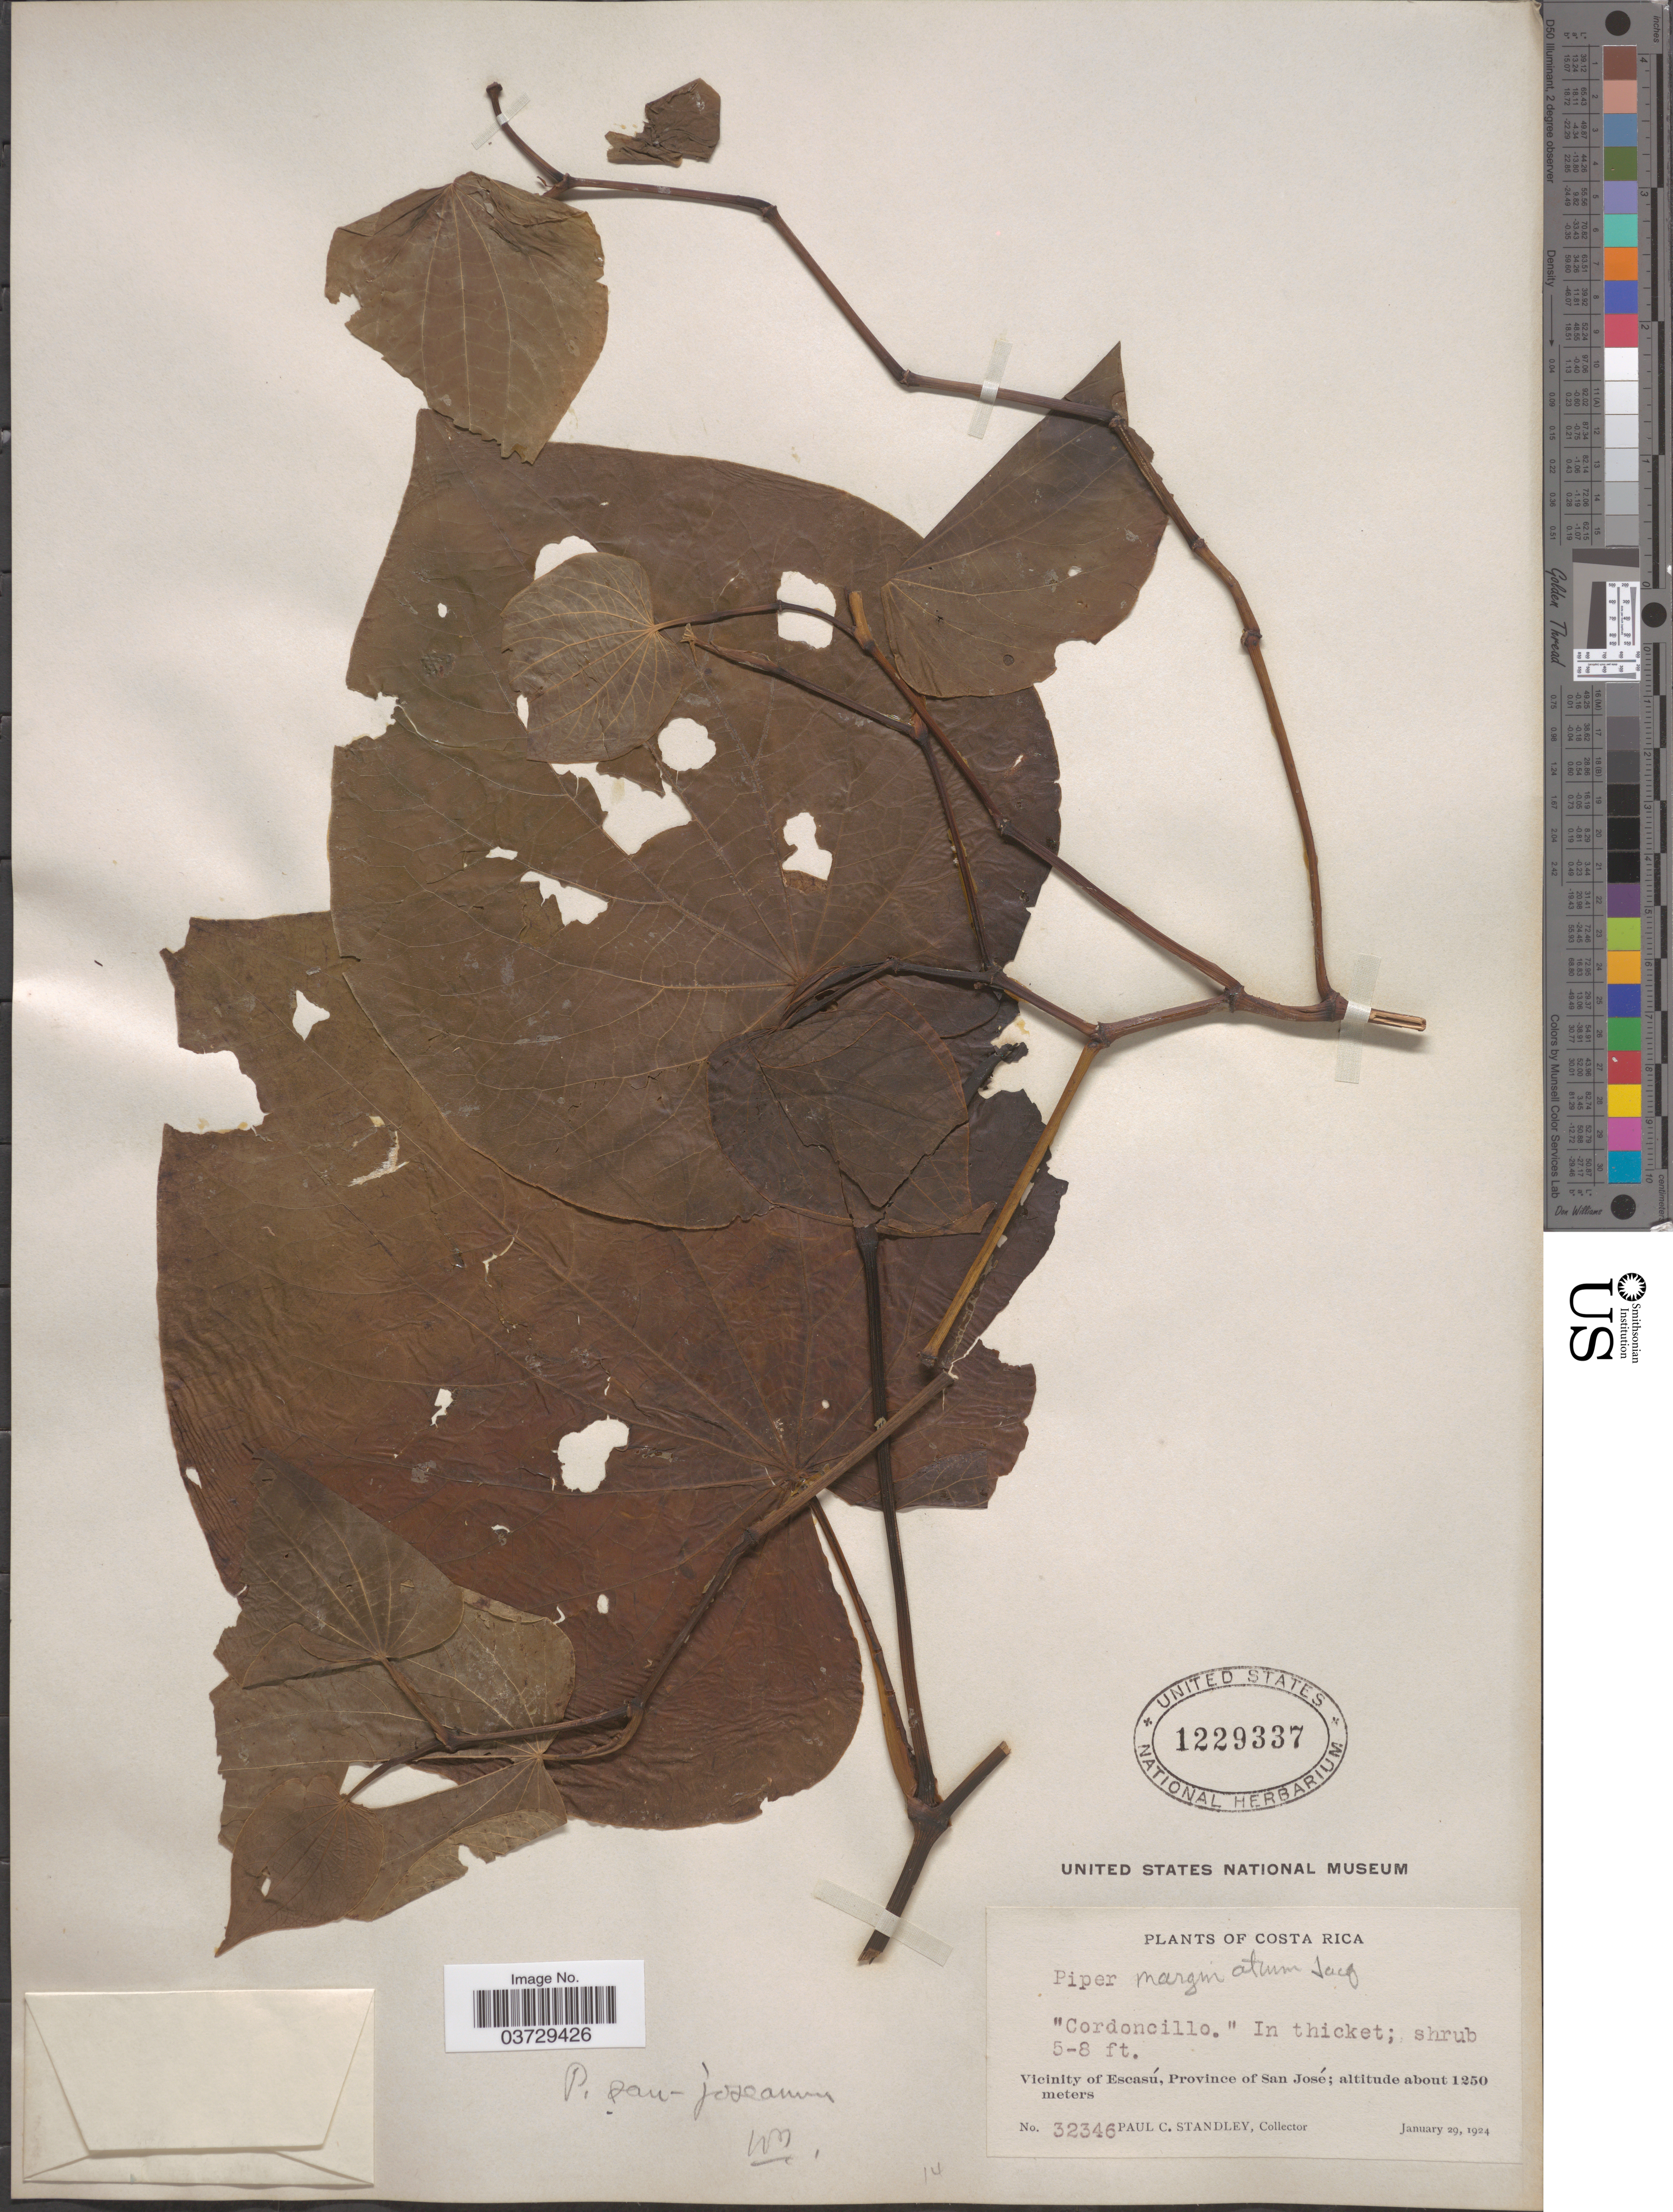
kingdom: Plantae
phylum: Tracheophyta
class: Magnoliopsida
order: Piperales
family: Piperaceae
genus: Piper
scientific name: Piper marginatum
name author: Jacq.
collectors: P. C. Standley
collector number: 32346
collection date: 1924-01-29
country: Costa Rica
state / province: San José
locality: Vicinity of Escasú.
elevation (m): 1250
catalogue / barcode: US 1229337